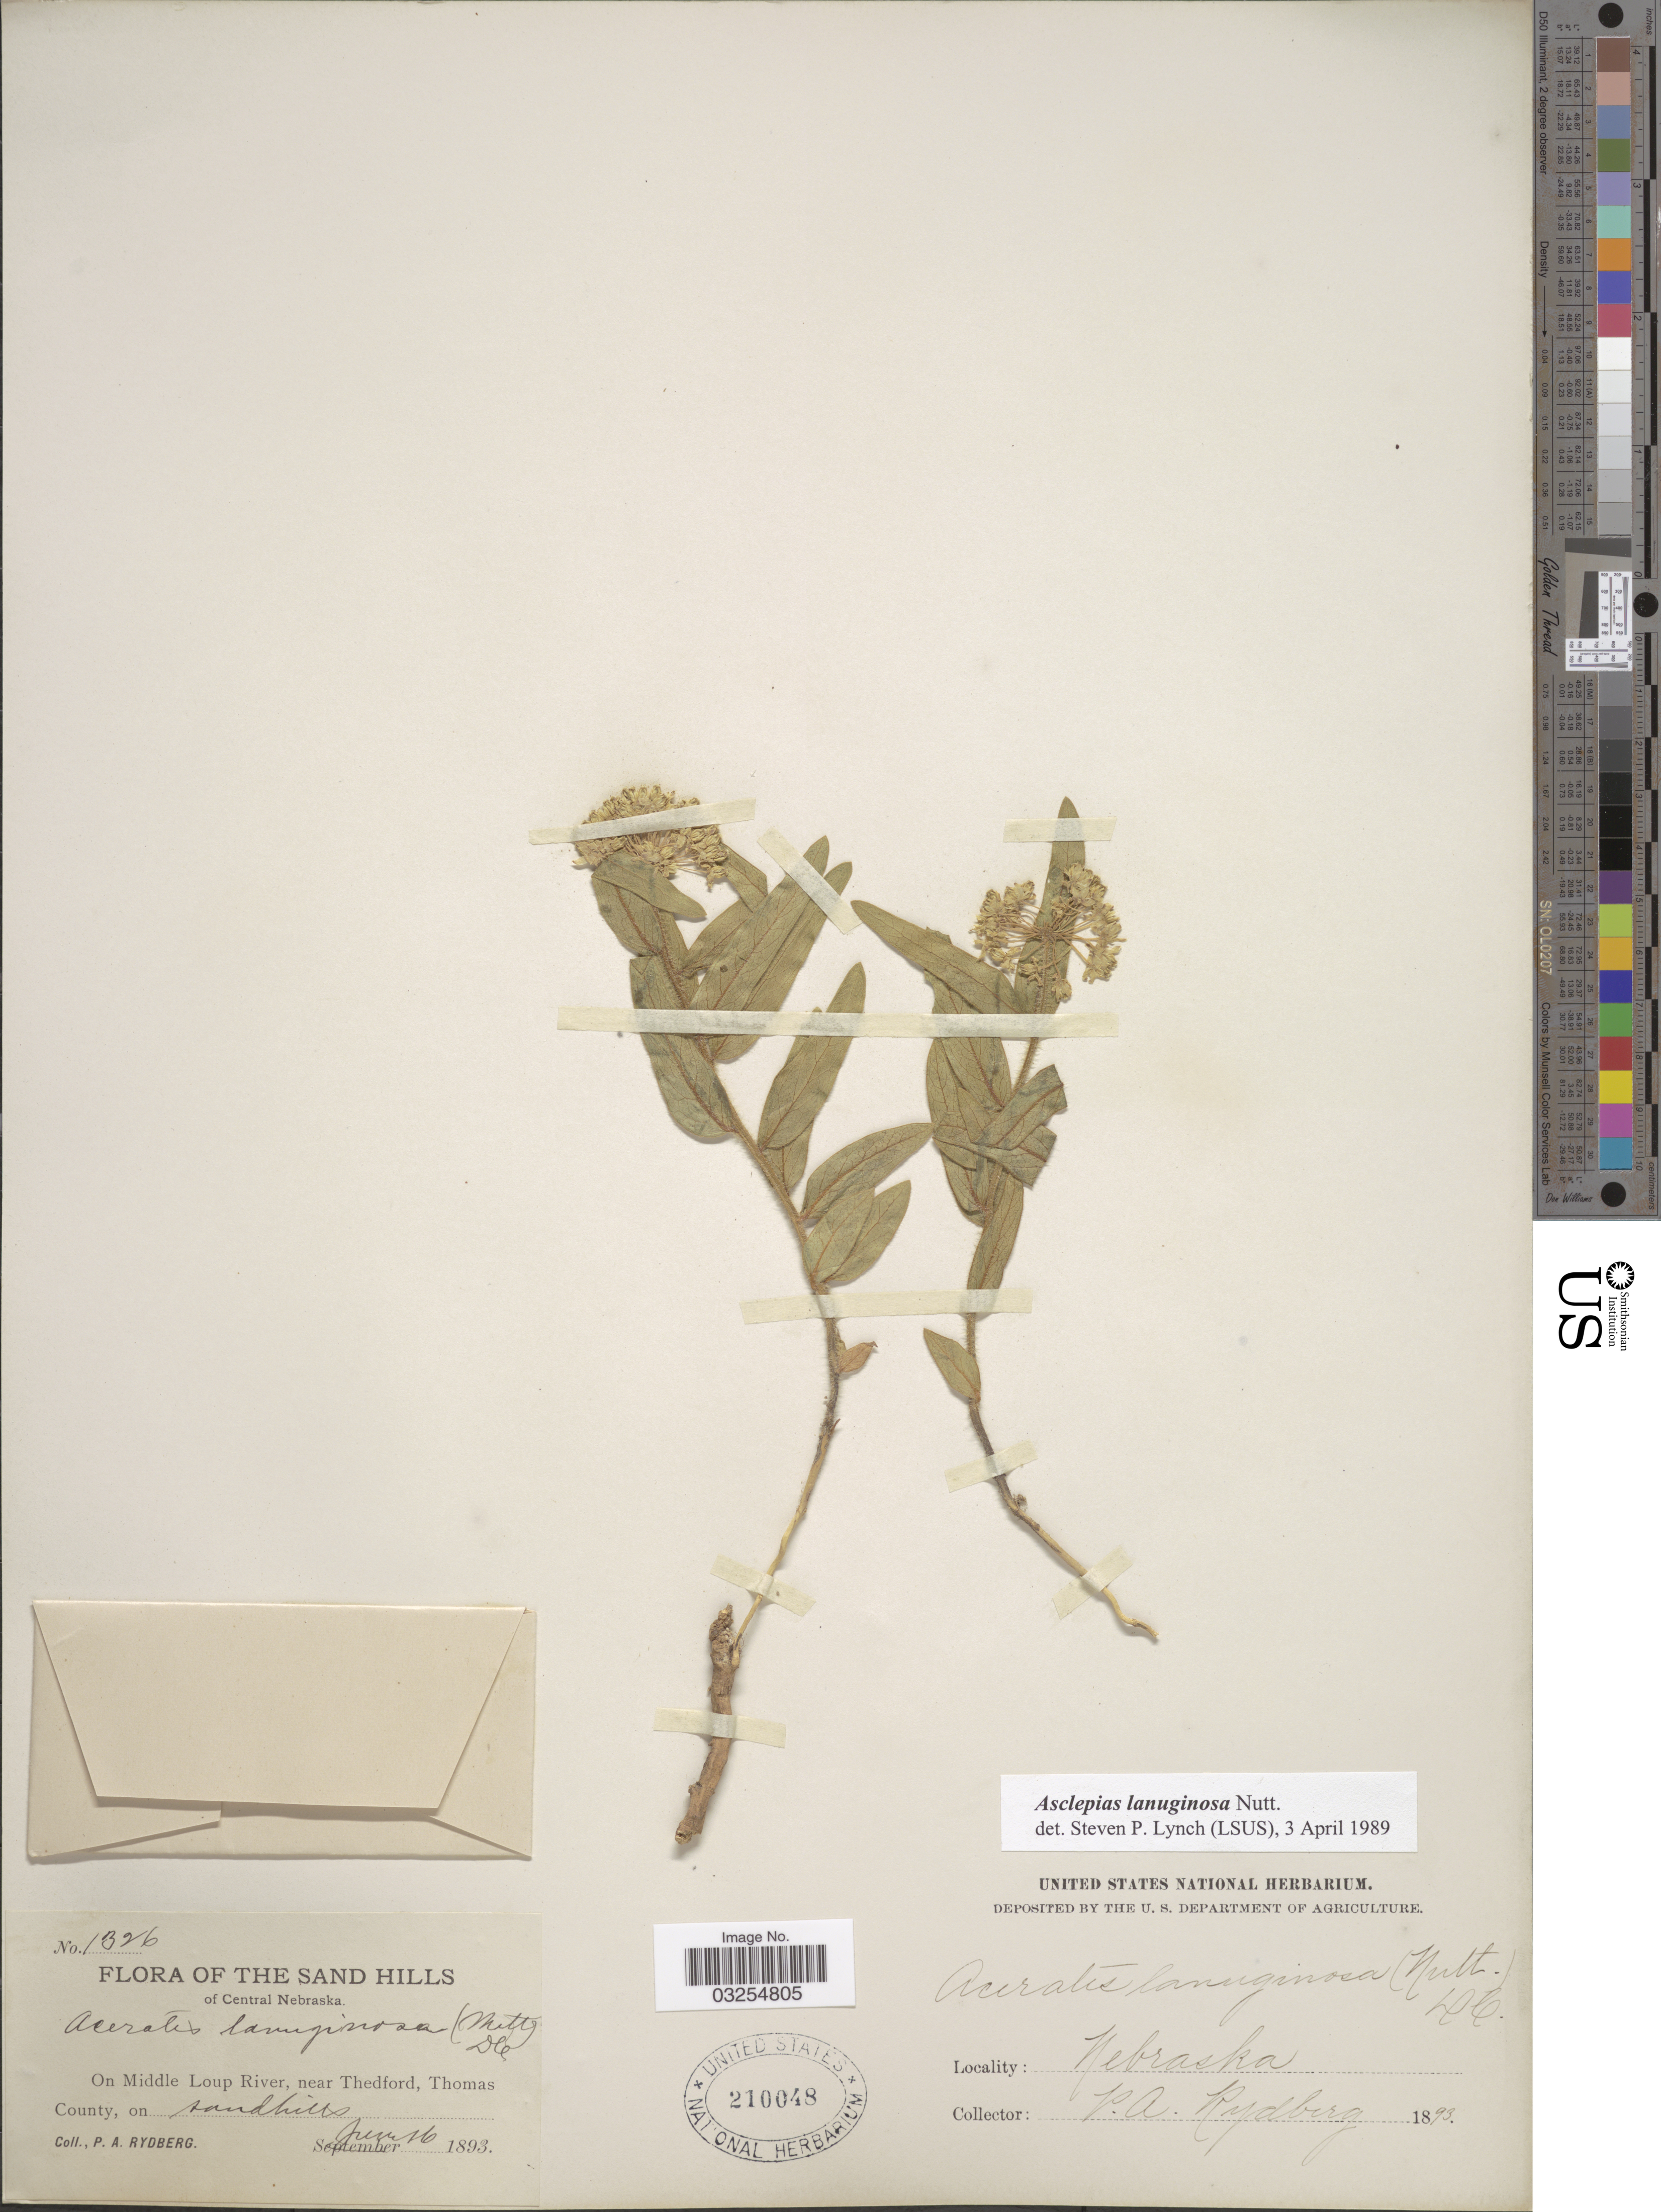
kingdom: Plantae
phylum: Tracheophyta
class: Magnoliopsida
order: Gentianales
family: Apocynaceae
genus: Asclepias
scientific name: Asclepias lanuginosa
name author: Nutt.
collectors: P. A. Rydberg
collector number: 1326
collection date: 1893-06-16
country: United States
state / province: Nebraska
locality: The Sand Hills of Central Nebraska. On Middle Loup River, near Thedford, Thomas County, on sandhills.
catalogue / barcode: US 210048